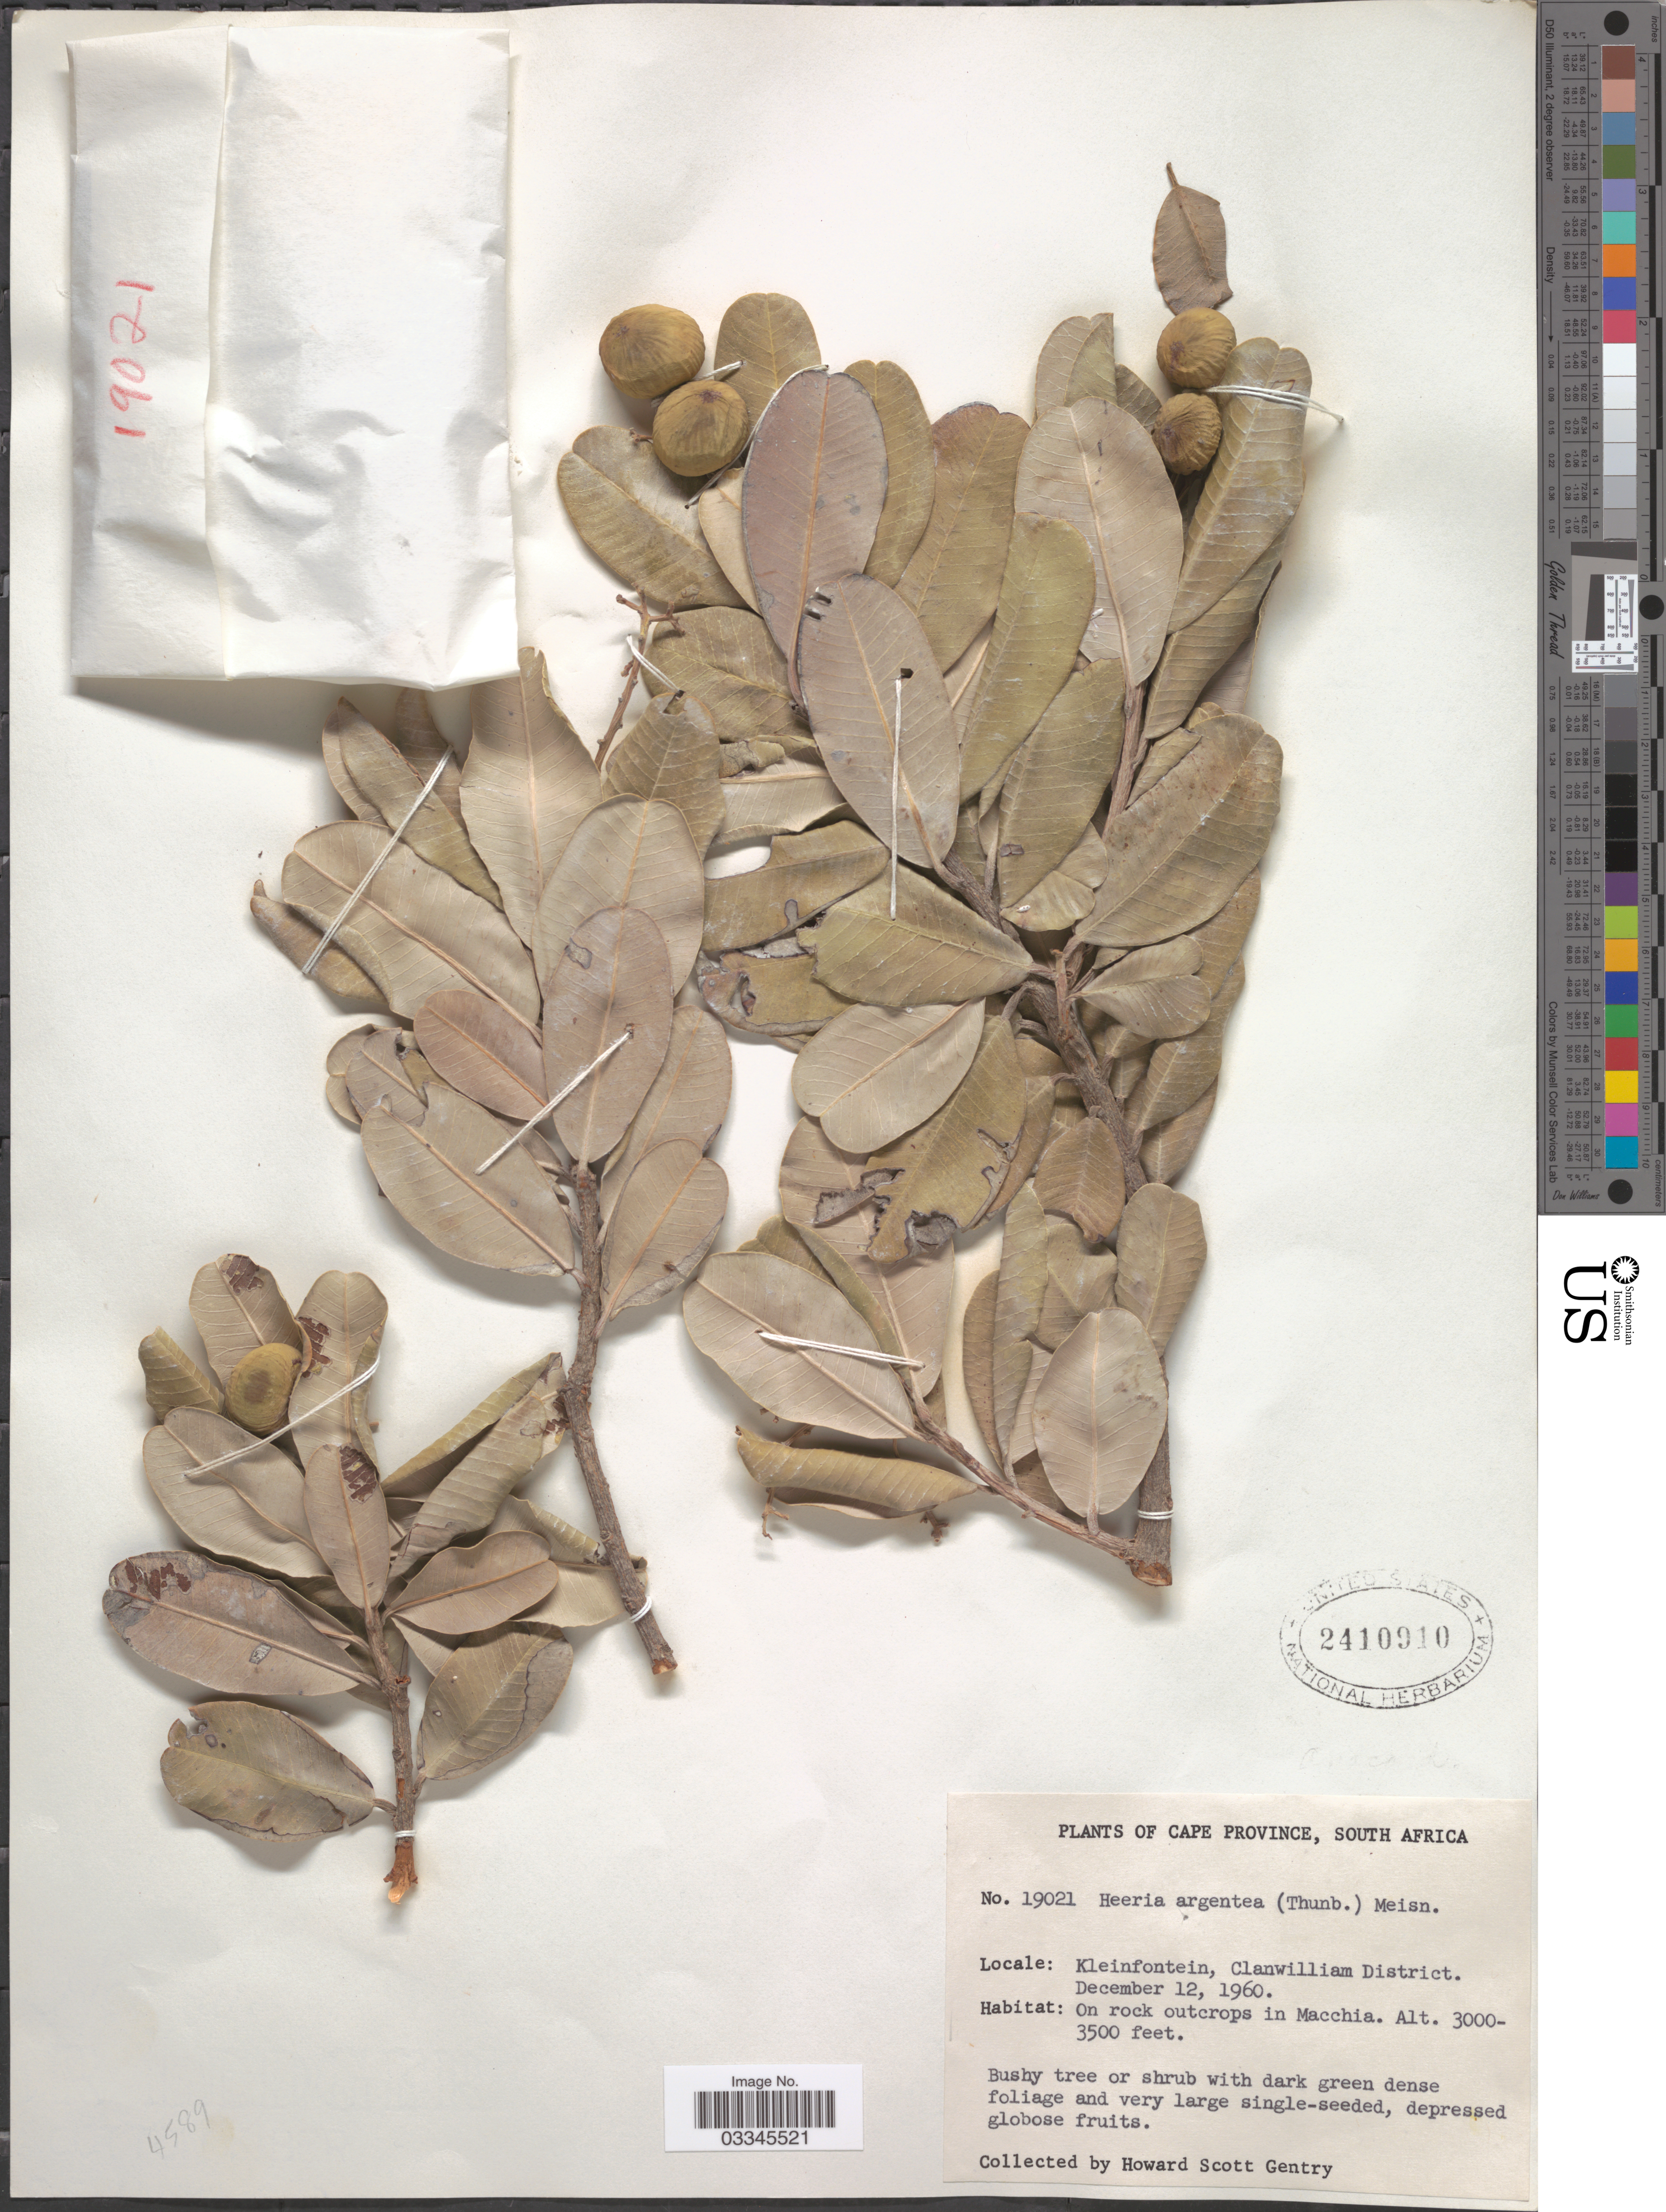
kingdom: Plantae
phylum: Tracheophyta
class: Magnoliopsida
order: Sapindales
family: Anacardiaceae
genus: Heeria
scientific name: Heeria sp.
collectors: H. S. Gentry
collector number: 19021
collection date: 1960-12-12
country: South Africa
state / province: Western Cape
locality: Kleinfontein, Clanwilliam District. On rock outcrops in Macchia.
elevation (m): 914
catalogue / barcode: US 2410910